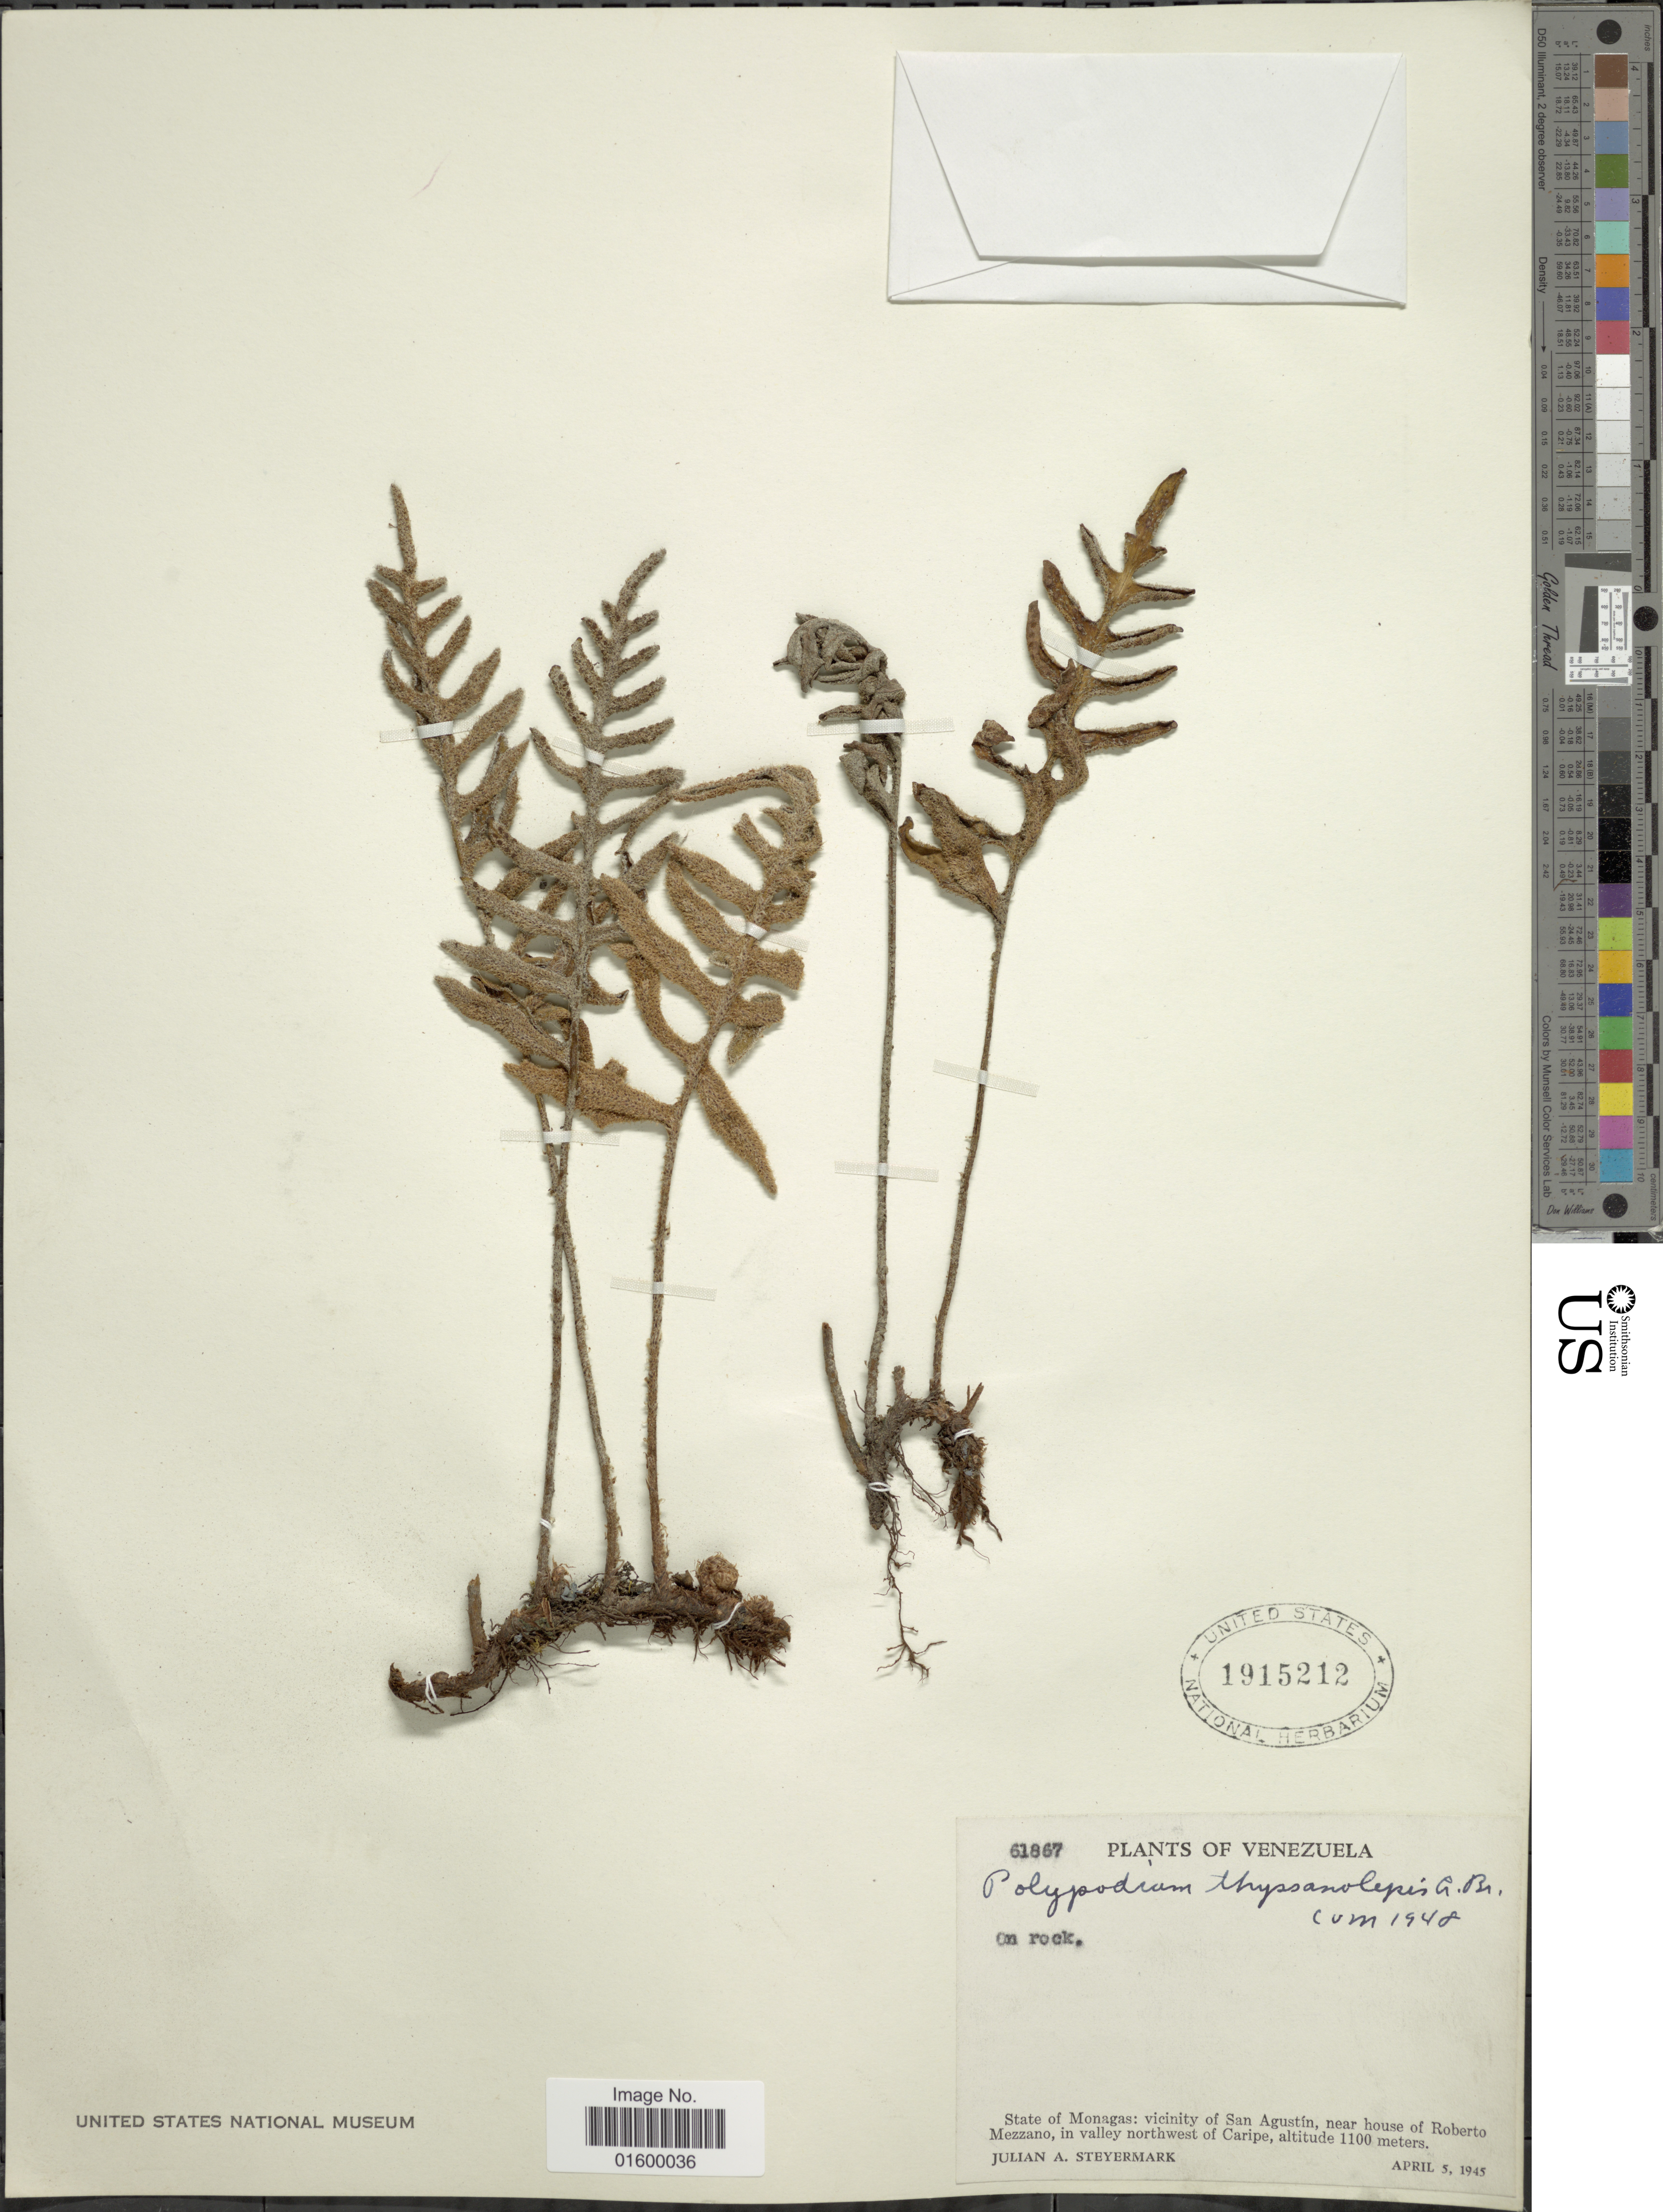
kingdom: Plantae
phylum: Tracheophyta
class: Polypodiopsida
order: Polypodiales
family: Polypodiaceae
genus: Pleopeltis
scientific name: Pleopeltis thyssanolepis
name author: (A. Braun ex Klotzsch) E.G. Andrews & Windham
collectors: J. Steyermark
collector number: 61867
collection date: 1945-04-05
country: Venezuela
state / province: Monagas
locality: State of Monagas: vicinity of Monagas, vicinity of San Agustin, near house of Roberto Mezzano, in valley northwest of Caripe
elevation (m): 1100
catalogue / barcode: US 1915212